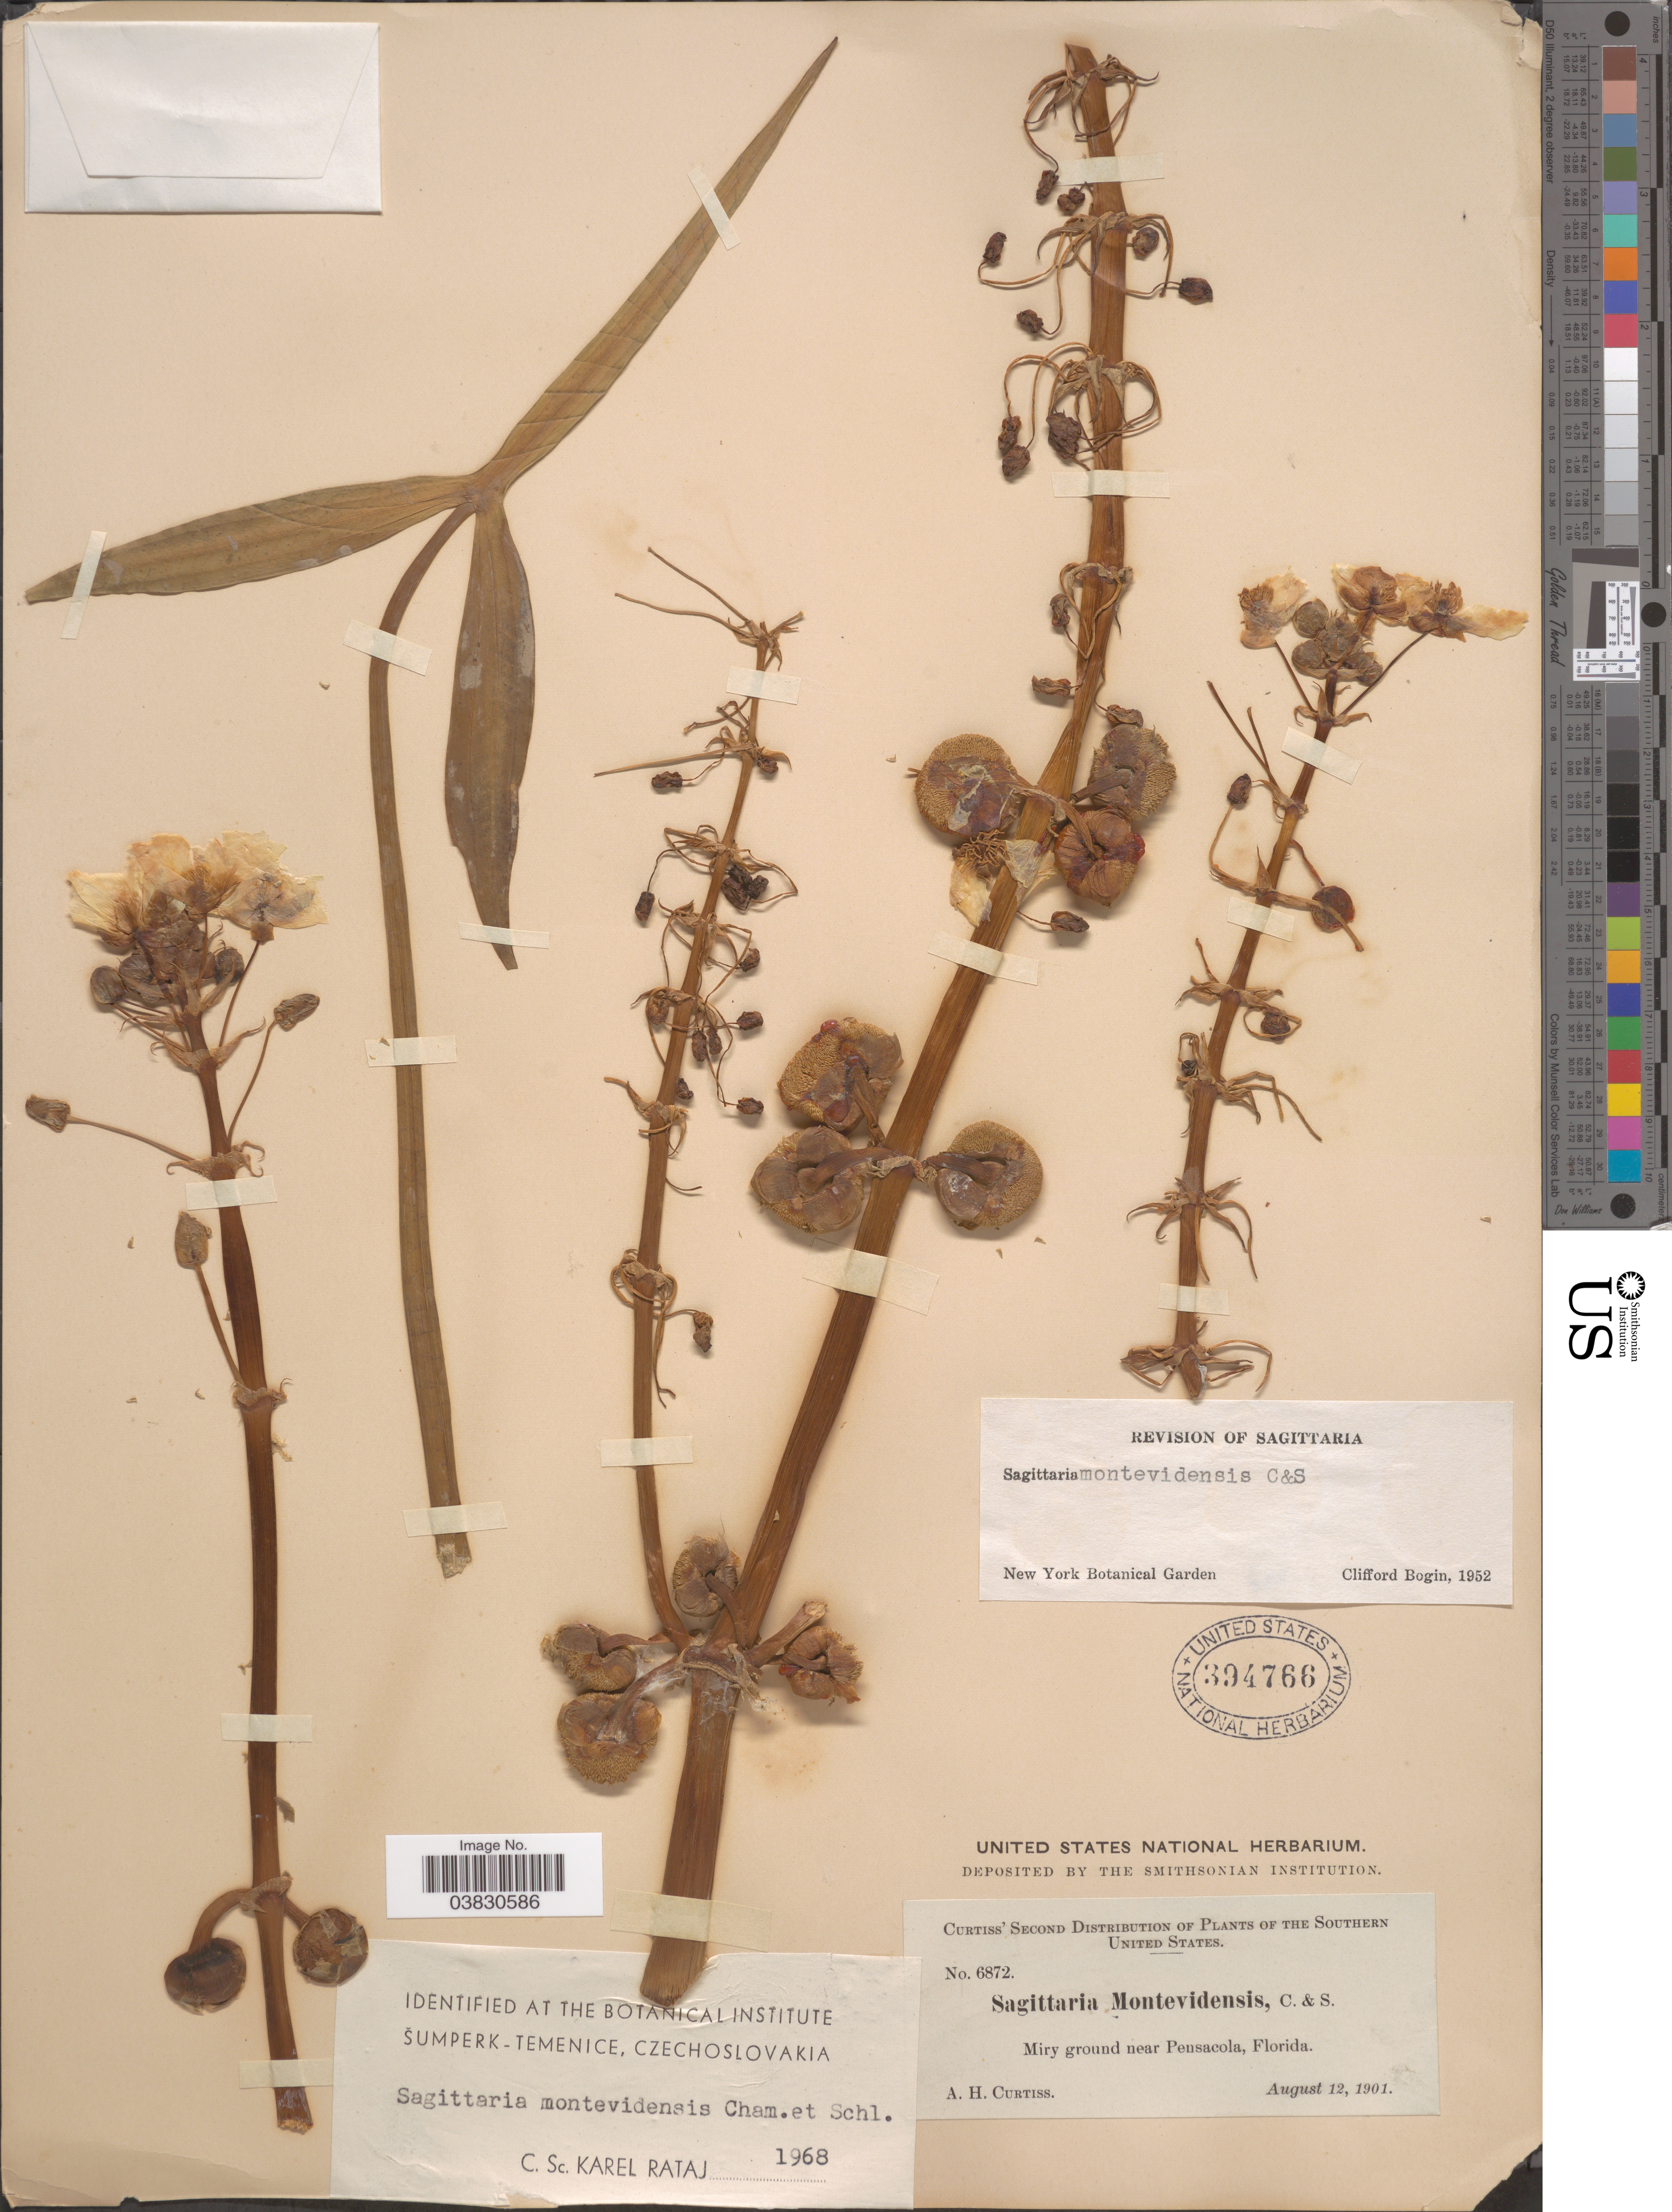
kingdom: Plantae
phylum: Tracheophyta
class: Liliopsida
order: Alismatales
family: Alismataceae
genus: Sagittaria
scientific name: Sagittaria montevidensis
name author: Cham. & Schltdl.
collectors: A. H. Curtiss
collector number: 6872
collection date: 1901-08-12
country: United States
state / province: Florida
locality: Southern United States. Miry ground near Pensacola.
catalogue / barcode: US 394766